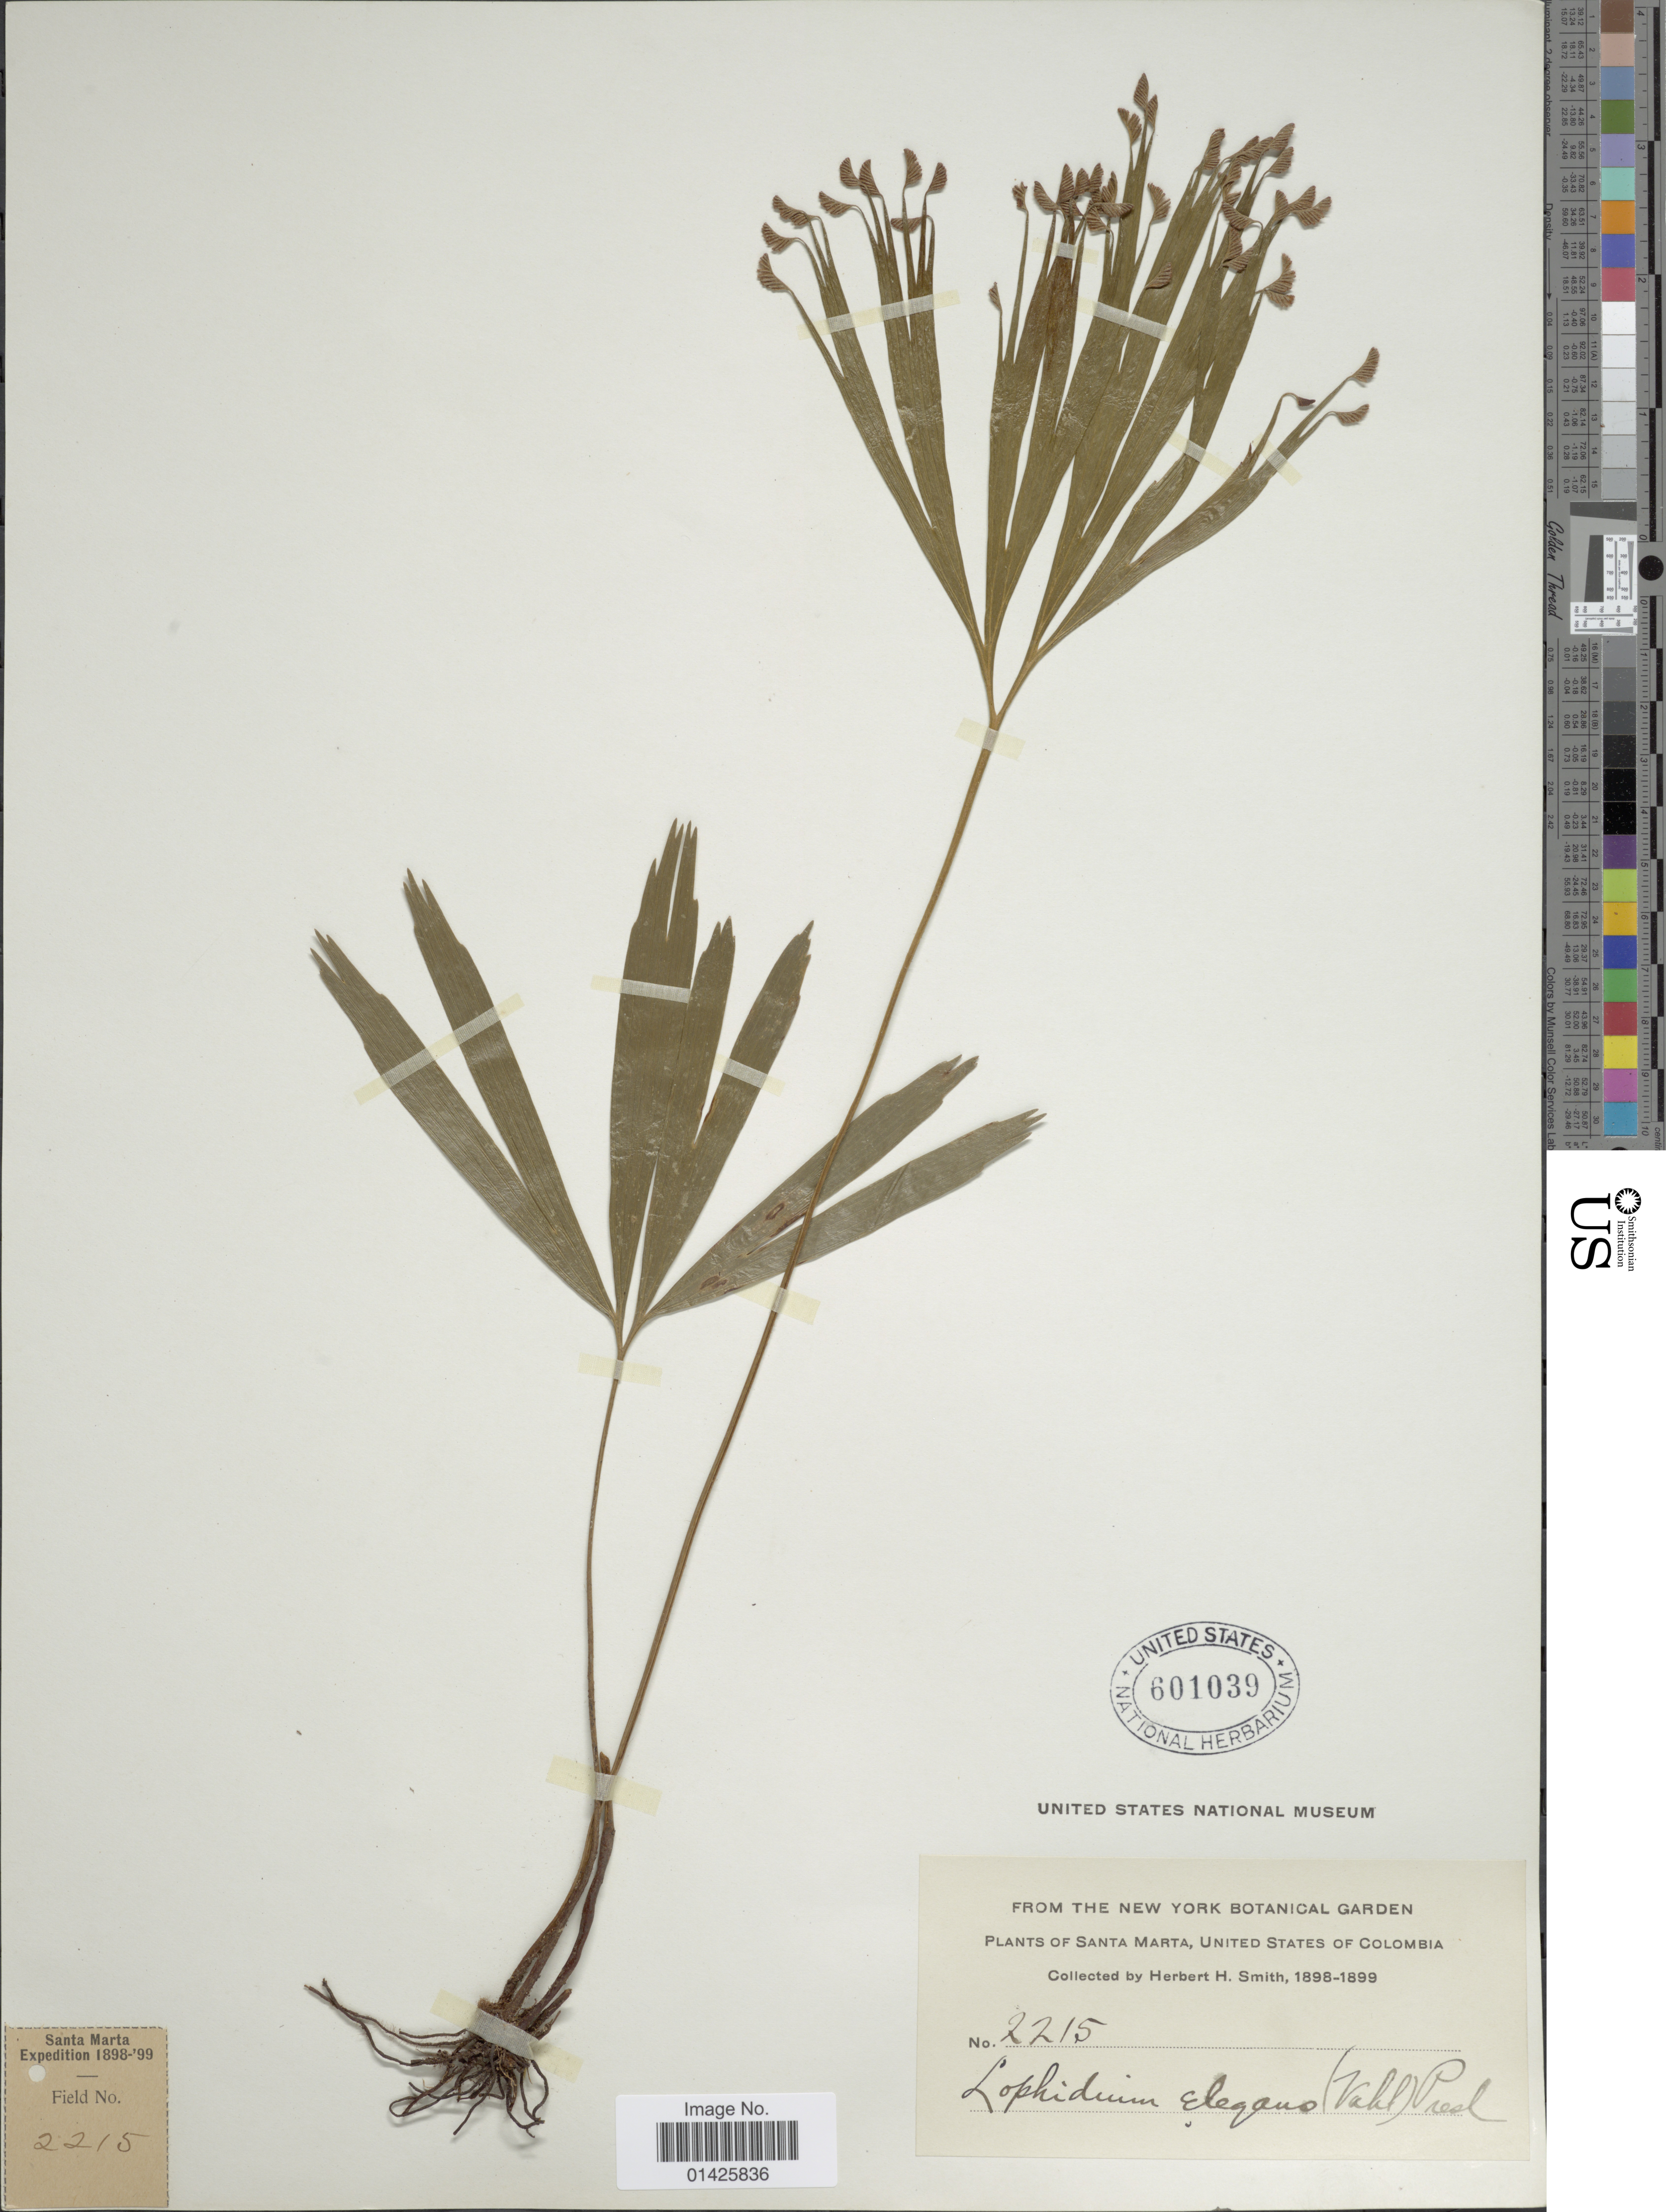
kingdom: Plantae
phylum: Tracheophyta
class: Polypodiopsida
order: Schizaeales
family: Schizaeaceae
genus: Schizaea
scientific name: Schizaea elegans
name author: (Vahl) Sw.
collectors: Herbert H. Smith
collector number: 2215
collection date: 1898/1899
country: Colombia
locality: Santa Marta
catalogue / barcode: US 601039